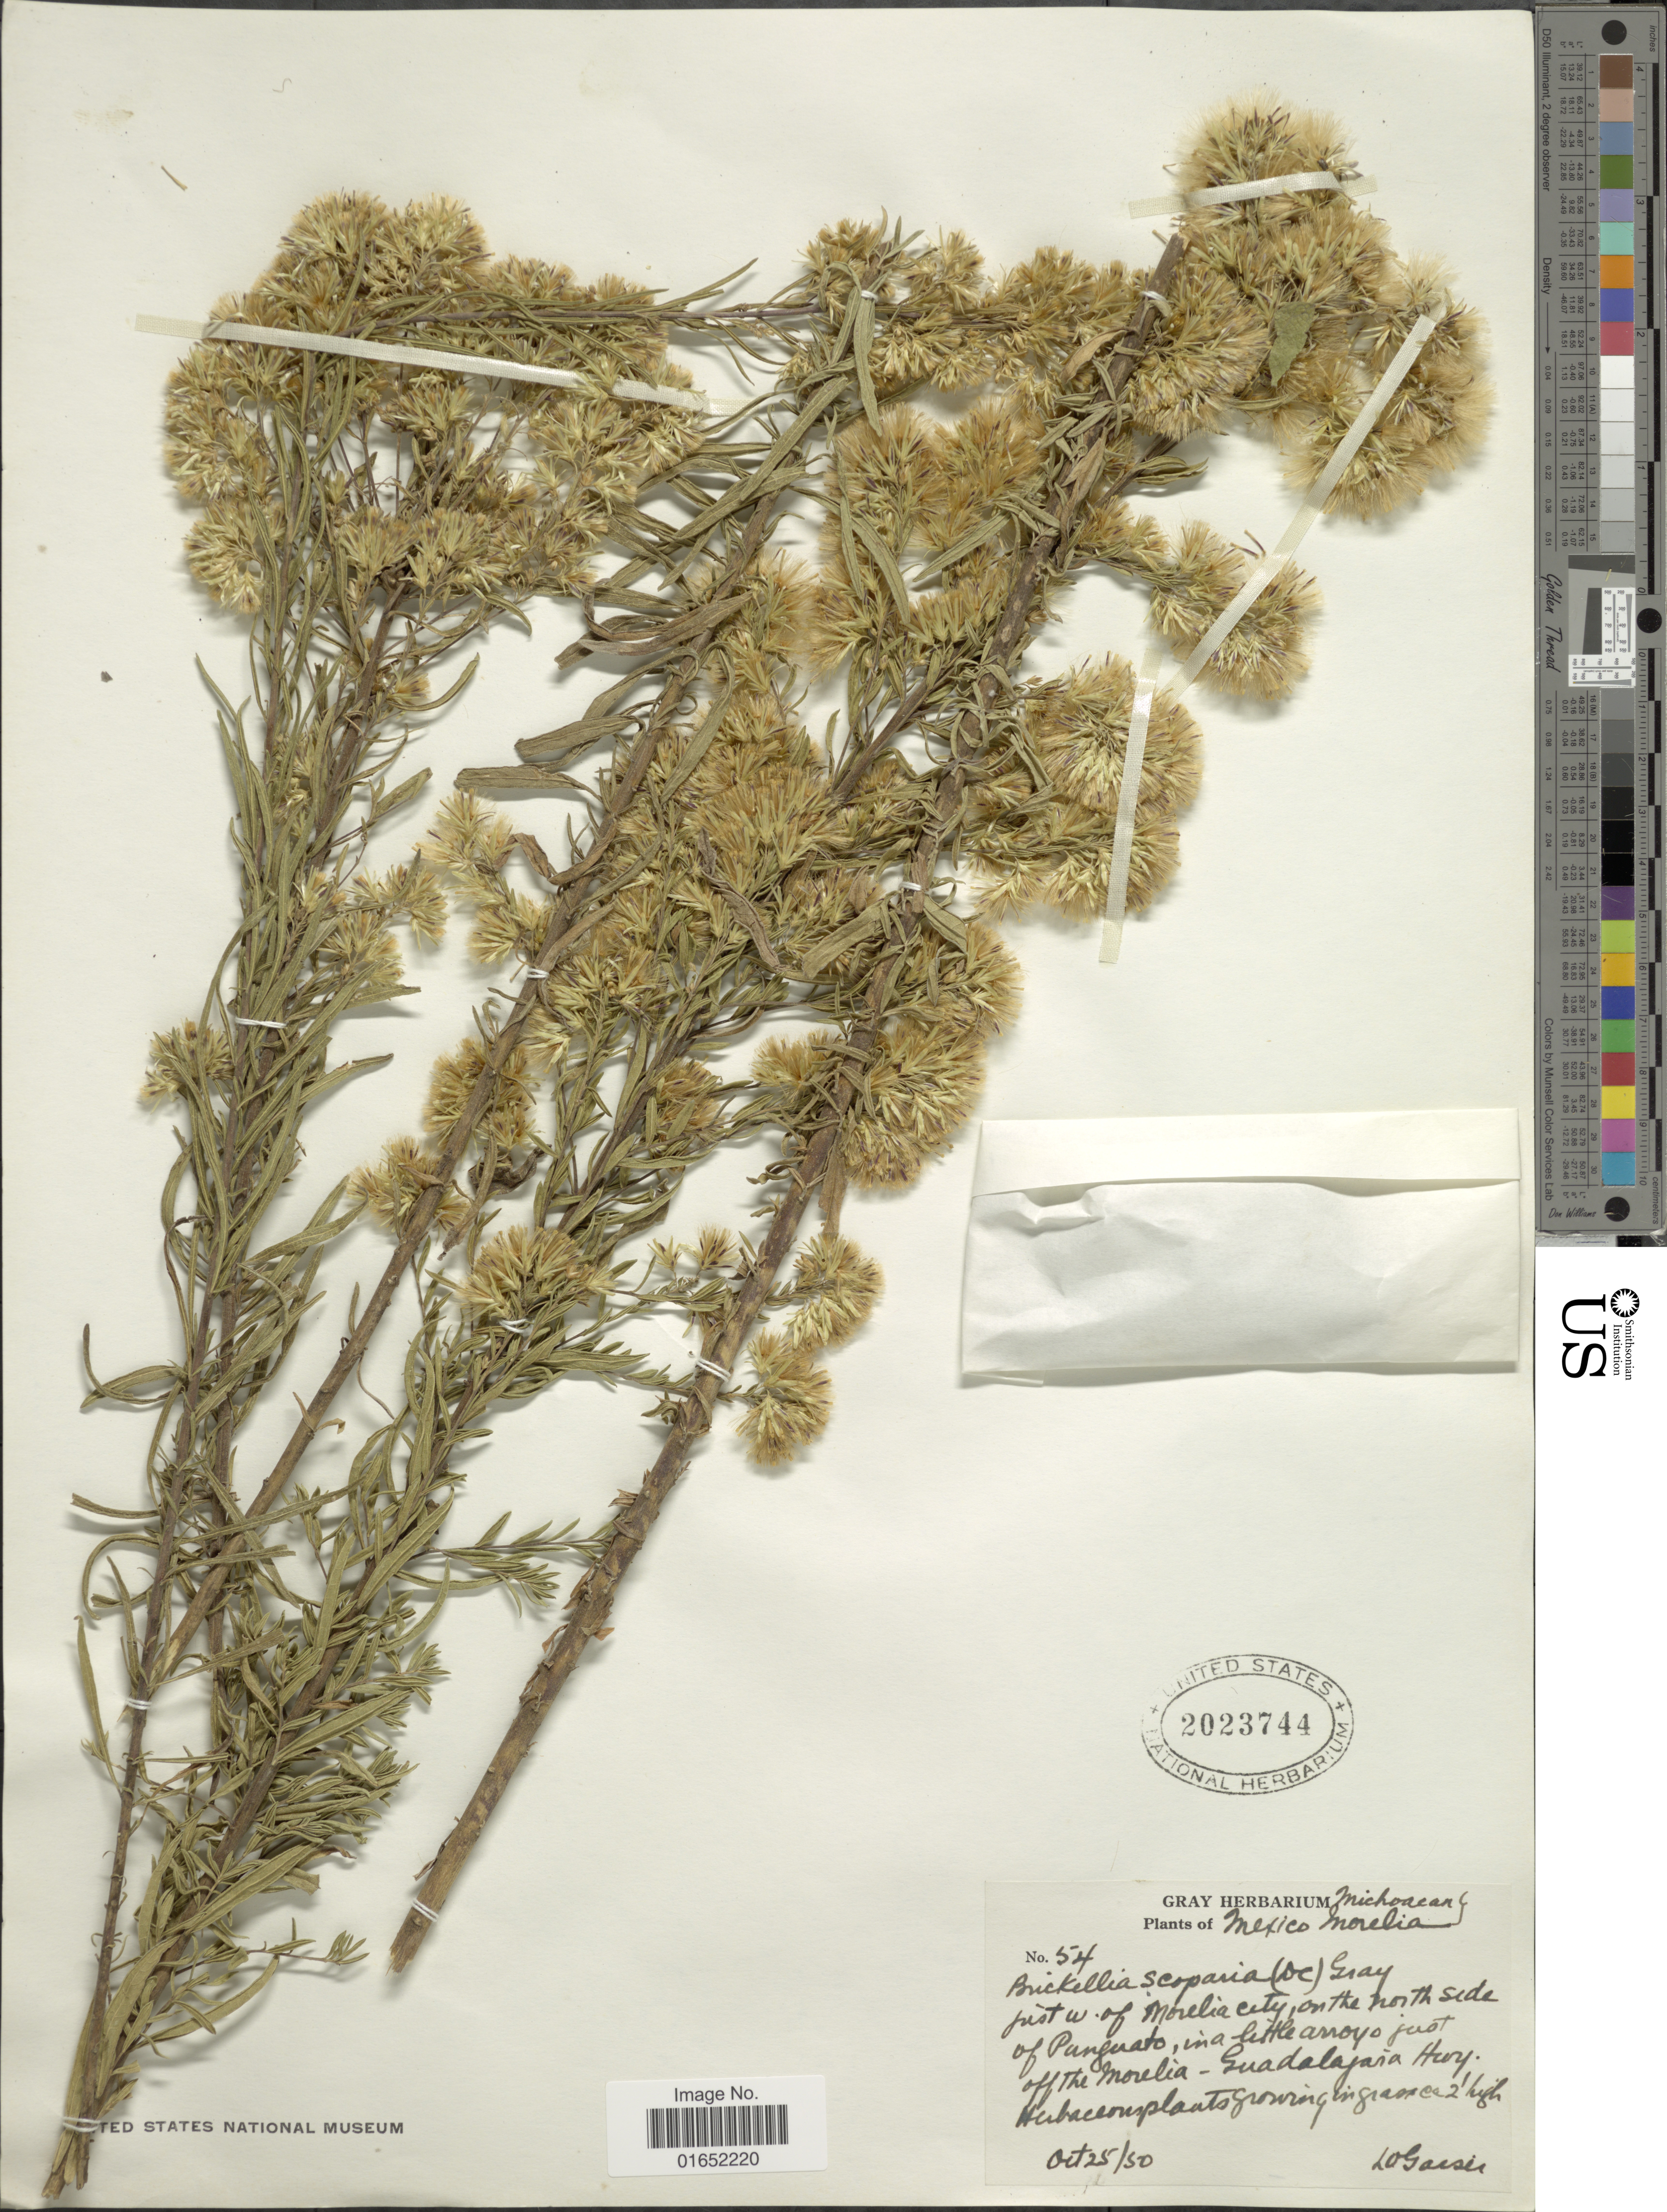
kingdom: Plantae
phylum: Tracheophyta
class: Magnoliopsida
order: Asterales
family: Asteraceae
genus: Brickellia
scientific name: Brickellia scoparia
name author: (DC.) A. Gray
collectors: L. Gaiser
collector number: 54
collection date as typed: Transcribed d/m/y: 25/10/50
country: Mexico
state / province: Michoacán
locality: Morelia, just W of Morelia city, on the noryh side of Panguata, in a little arroyo just of the Morelia - Guadalajara Hwy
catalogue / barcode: US 2023744